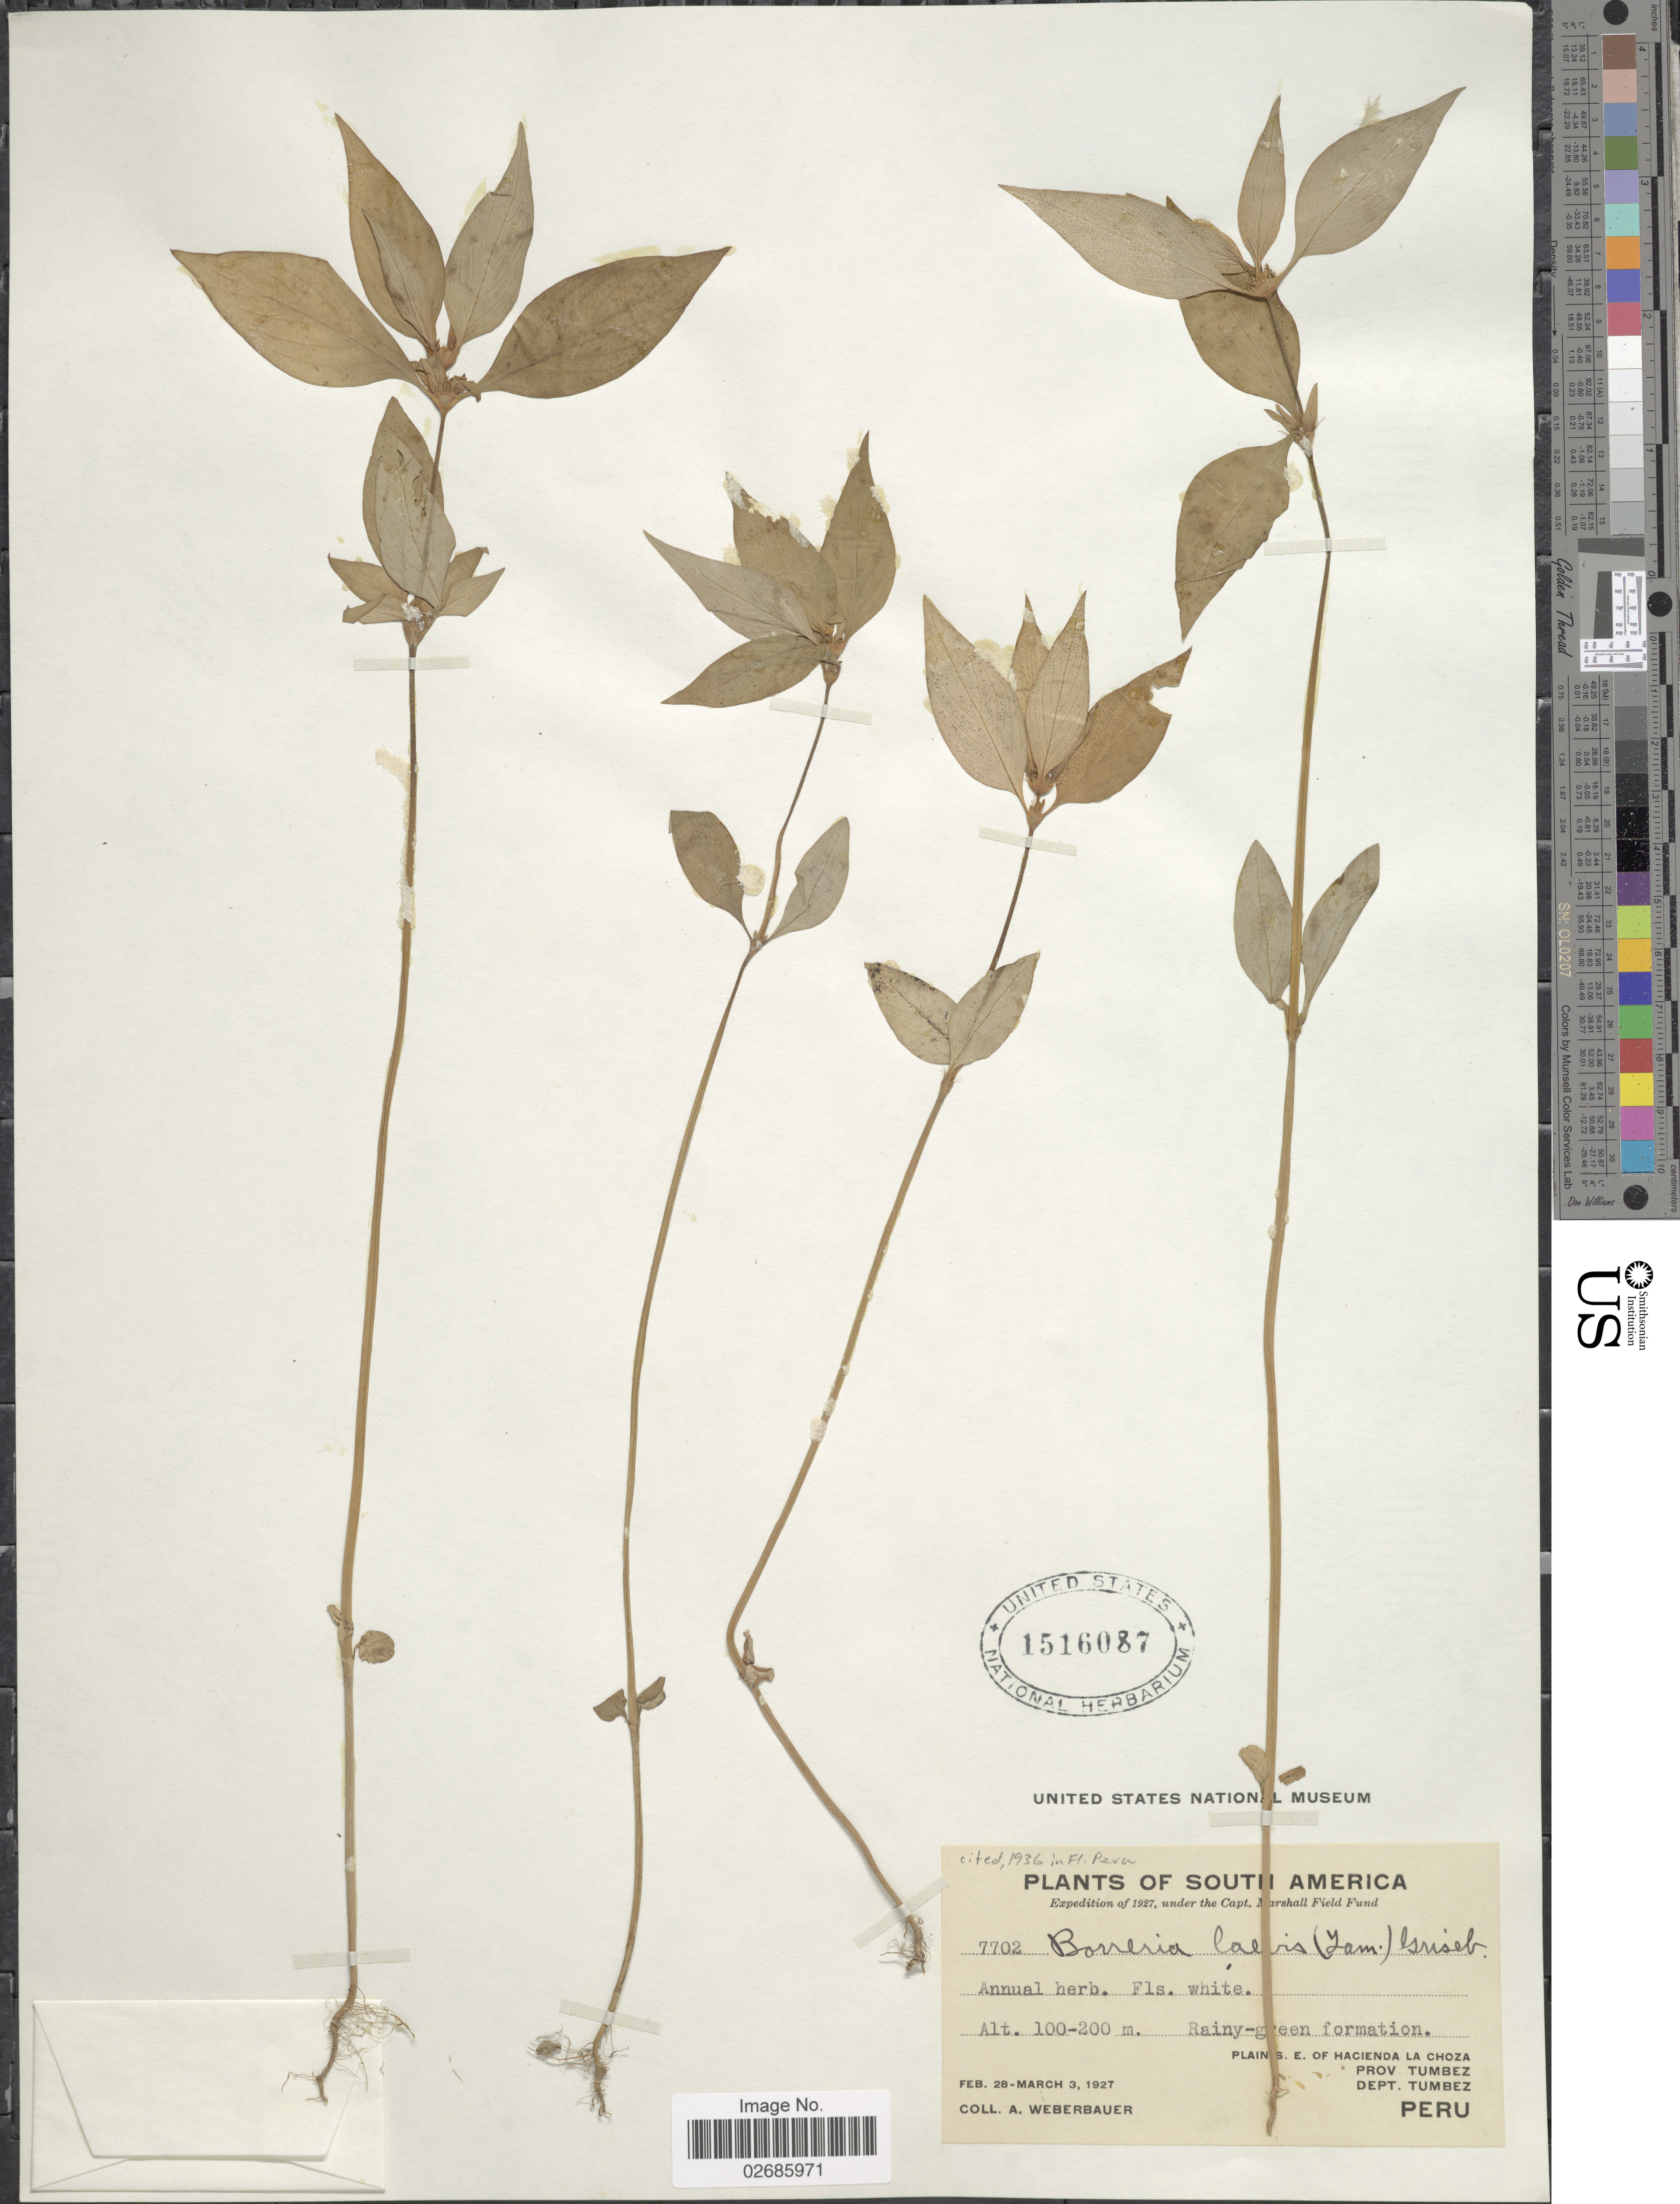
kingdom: Plantae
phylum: Tracheophyta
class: Magnoliopsida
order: Gentianales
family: Rubiaceae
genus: Borreria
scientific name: Borreria assurgens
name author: (Ruiz & Pav.) Griseb.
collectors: A. Weberbauer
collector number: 7702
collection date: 1927-02-28/1927-03-03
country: Peru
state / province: Tumbes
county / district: Tumbes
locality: Plains E. of Hacienda La Hoza, Prov. Tumbez, Dept. Tumbez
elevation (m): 100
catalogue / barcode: US 1516087